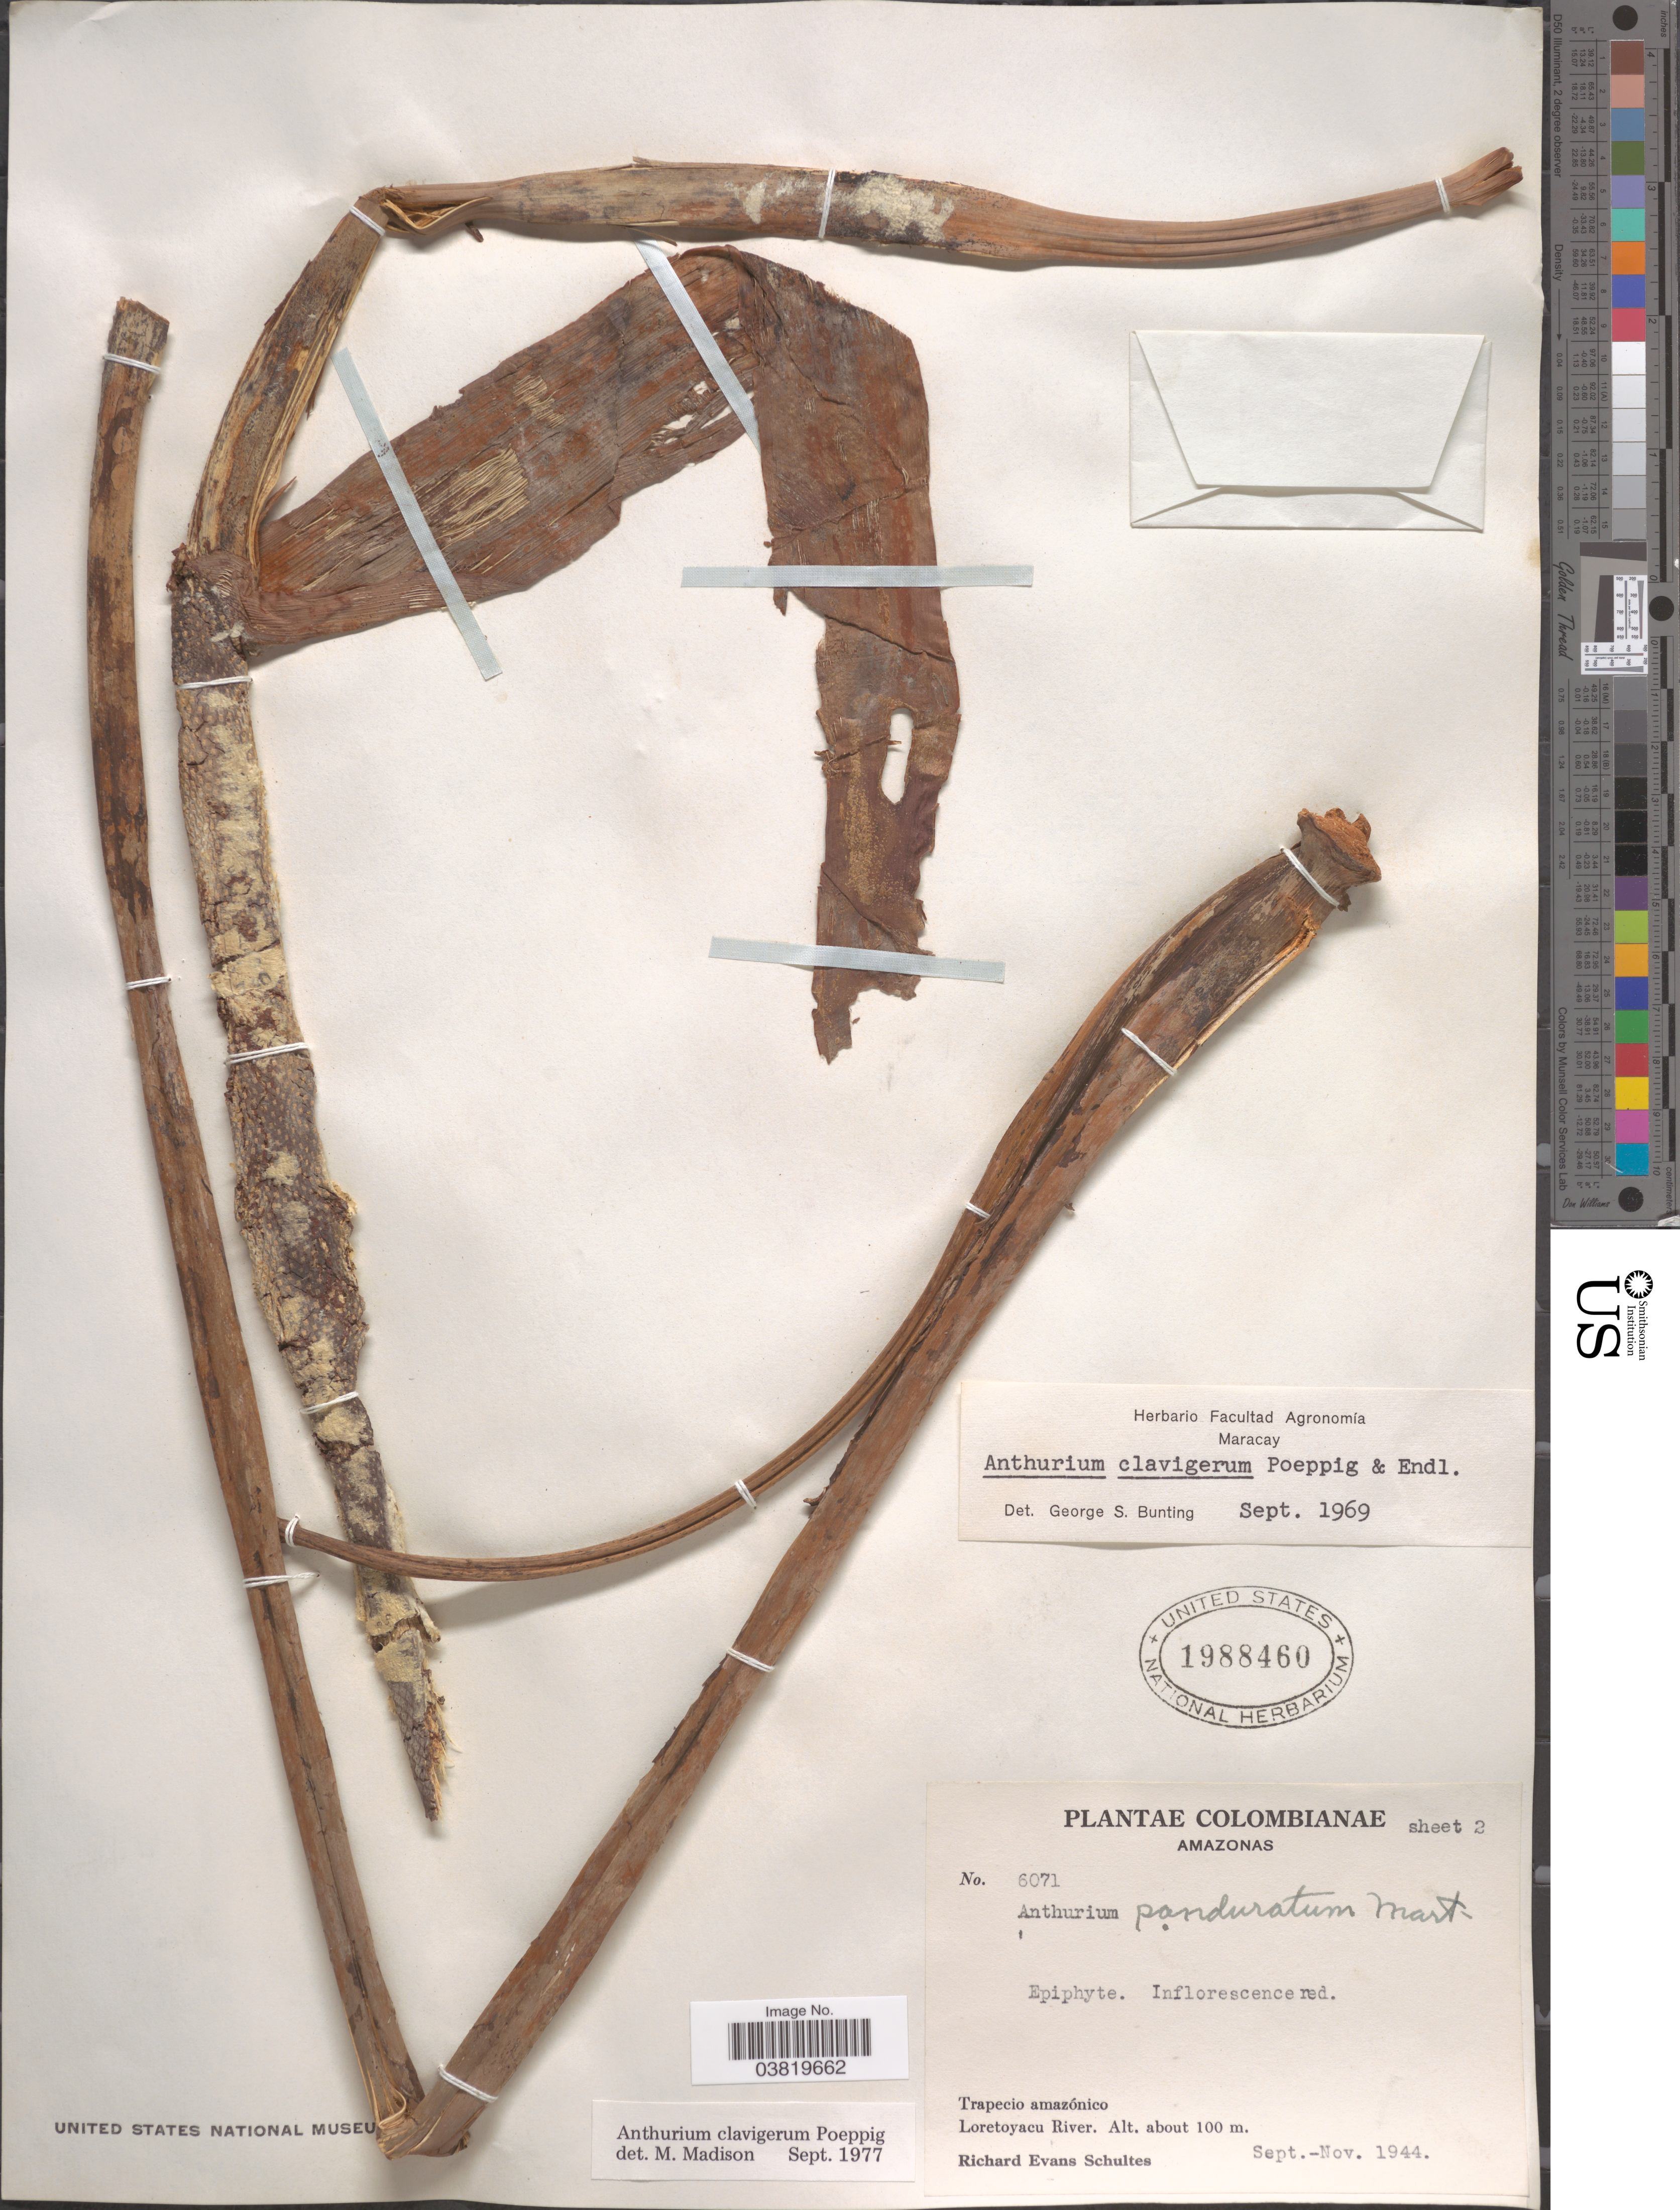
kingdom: Plantae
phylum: Tracheophyta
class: Liliopsida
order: Alismatales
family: Araceae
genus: Anthurium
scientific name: Anthurium clavigerum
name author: Poepp. & Endl.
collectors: R. E. Schultes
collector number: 6071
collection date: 1944-09/1944-11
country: Colombia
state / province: Amazônas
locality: Trapecio amazónico. Loretoyacu River.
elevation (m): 100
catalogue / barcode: US 1988460